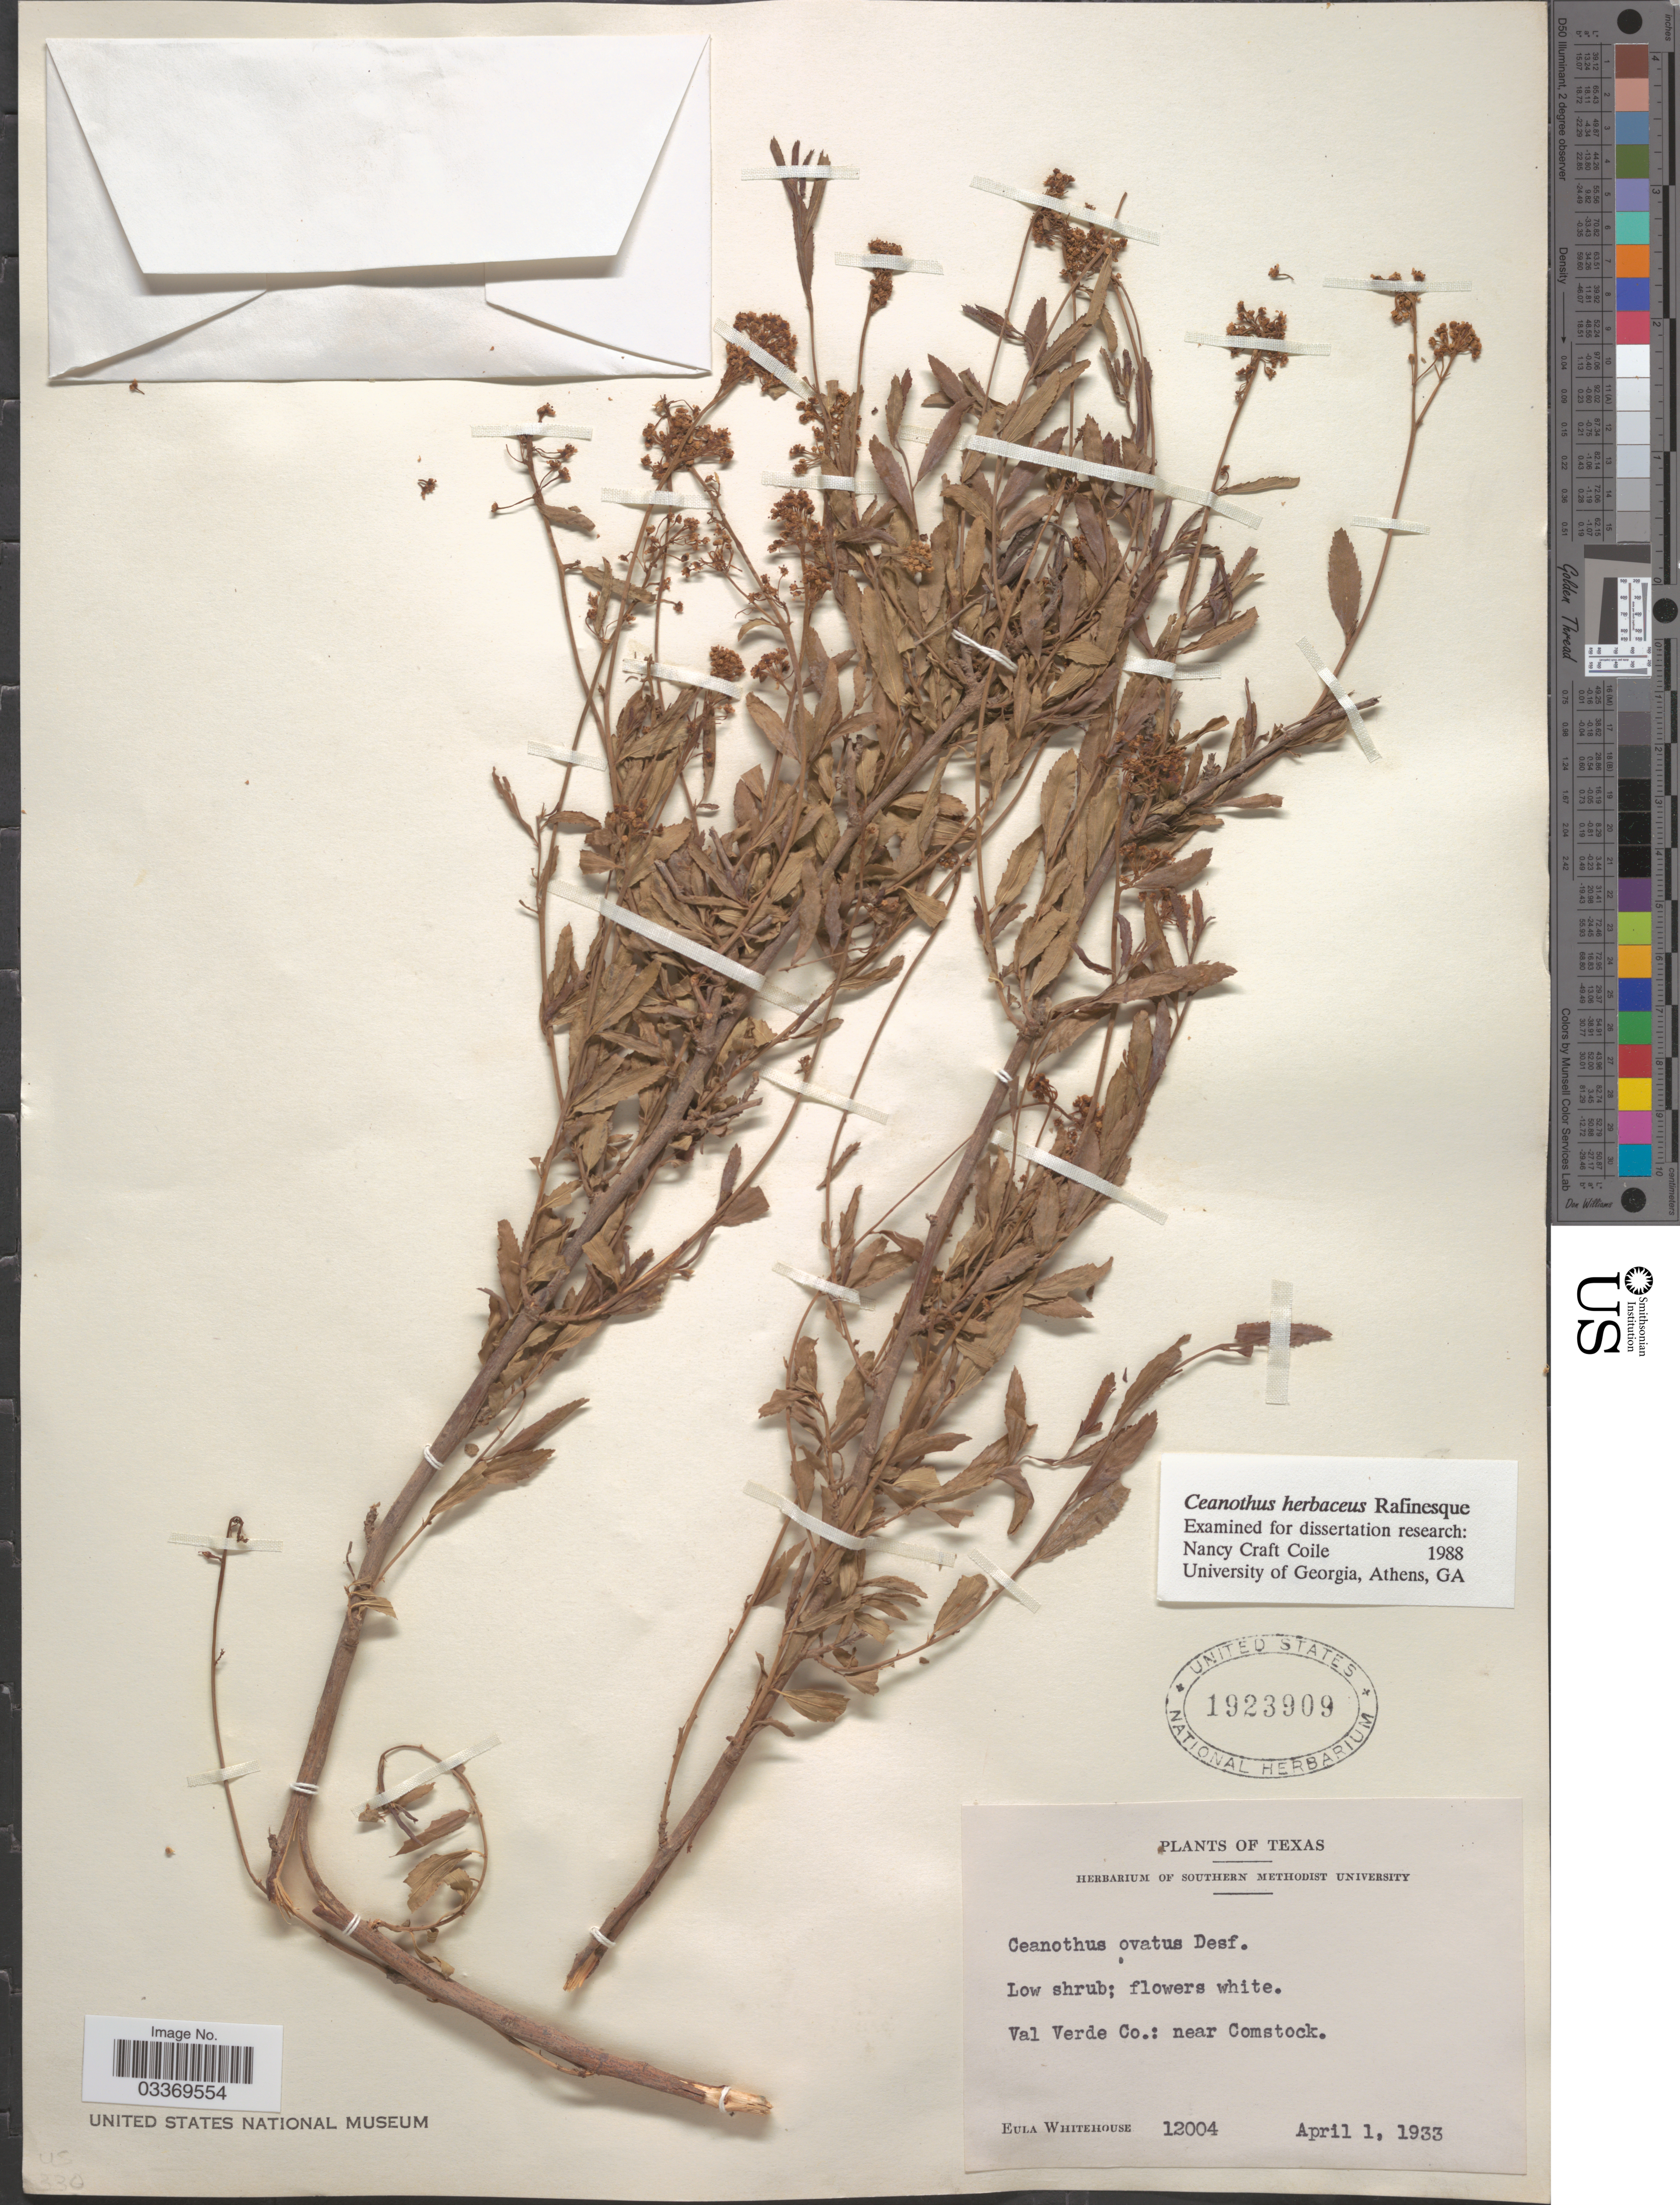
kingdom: Plantae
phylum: Tracheophyta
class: Magnoliopsida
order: Rosales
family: Rhamnaceae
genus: Ceanothus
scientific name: Ceanothus ovatus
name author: Desf.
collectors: E. Whitehouse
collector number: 12004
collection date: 1933-04-01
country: United States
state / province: Texas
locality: Val Verde Co.: near Comstock.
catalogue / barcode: US 1923909